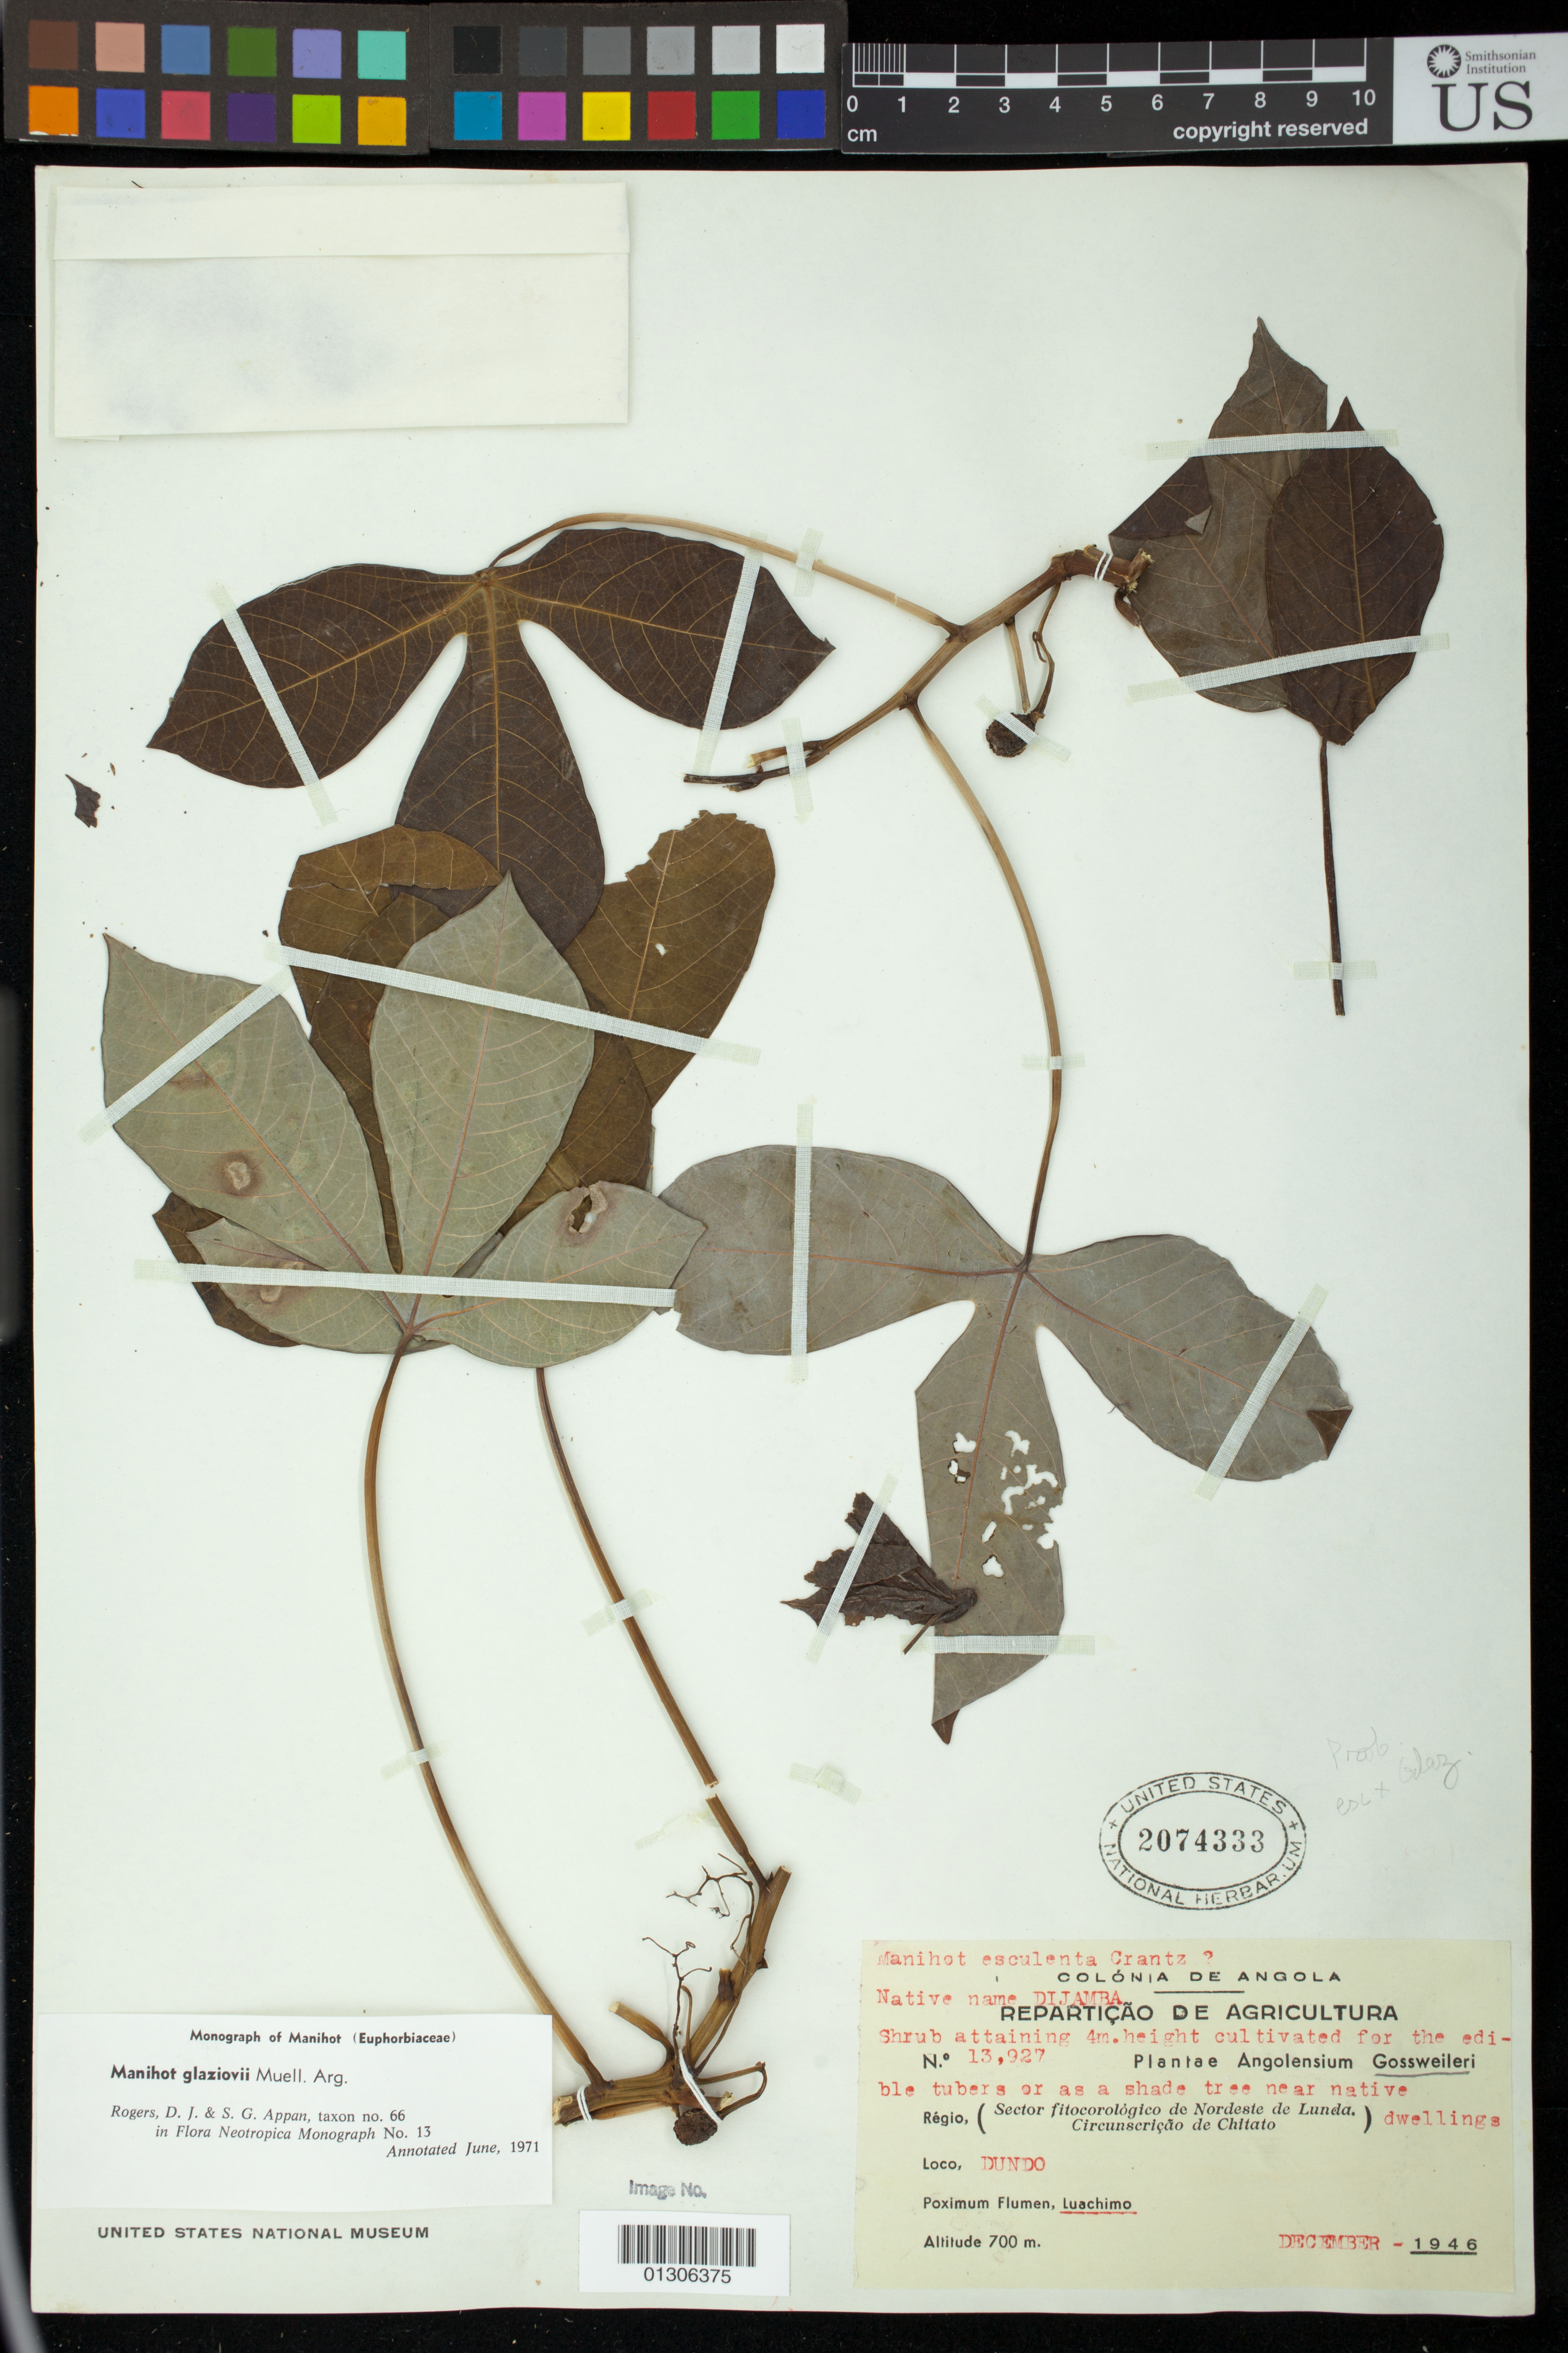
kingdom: Plantae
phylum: Tracheophyta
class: Magnoliopsida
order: Malpighiales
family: Euphorbiaceae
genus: Manihot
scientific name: Manihot glaziovii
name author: Müll. Arg.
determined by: Mendoza, M.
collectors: A. Gossweiler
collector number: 13927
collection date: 1946-12-01/1946-12-31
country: Angola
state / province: Lunda Norte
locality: Sector fitocorologico de Nordeste de Lunda. Circunscriao de Chitato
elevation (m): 700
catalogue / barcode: US 2074333